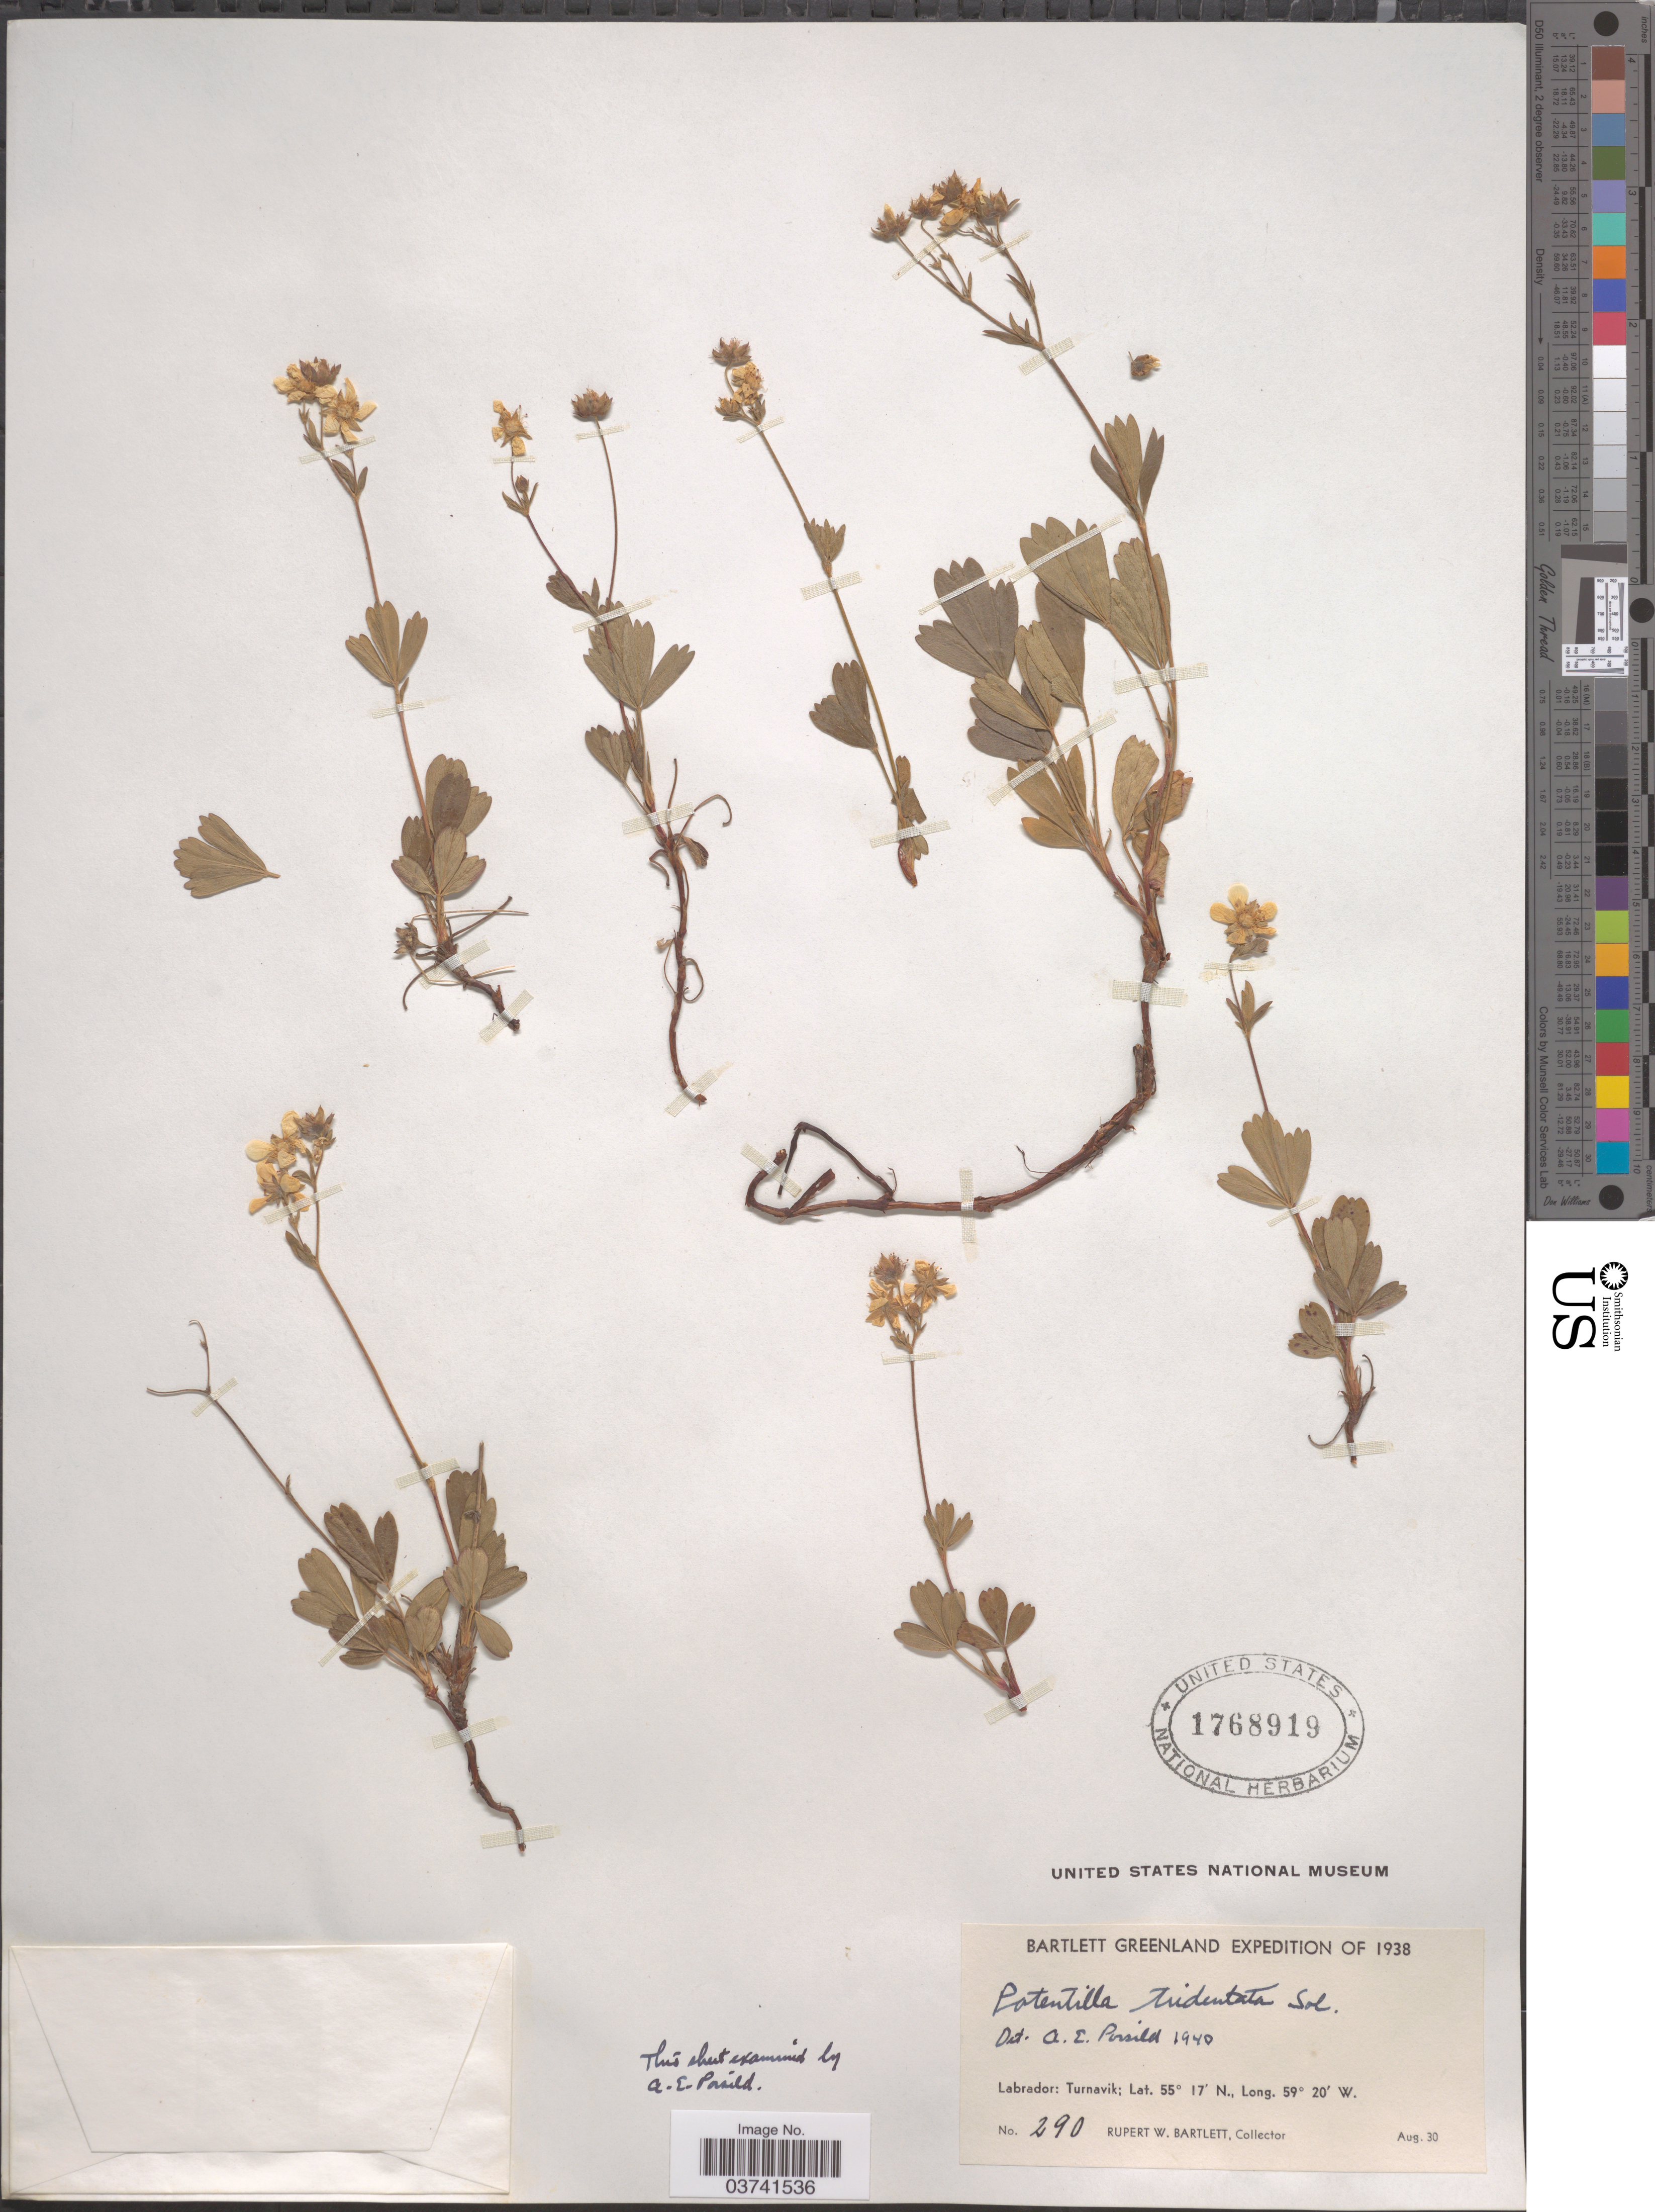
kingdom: Plantae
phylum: Tracheophyta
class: Magnoliopsida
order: Rosales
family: Rosaceae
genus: Potentilla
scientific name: Potentilla tridentata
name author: Aiton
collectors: R. W. Bartlett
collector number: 290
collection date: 1938-08-30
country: Canada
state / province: Newfoundland and Labrador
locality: Labrador: Turnavik.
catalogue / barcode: US 1768919